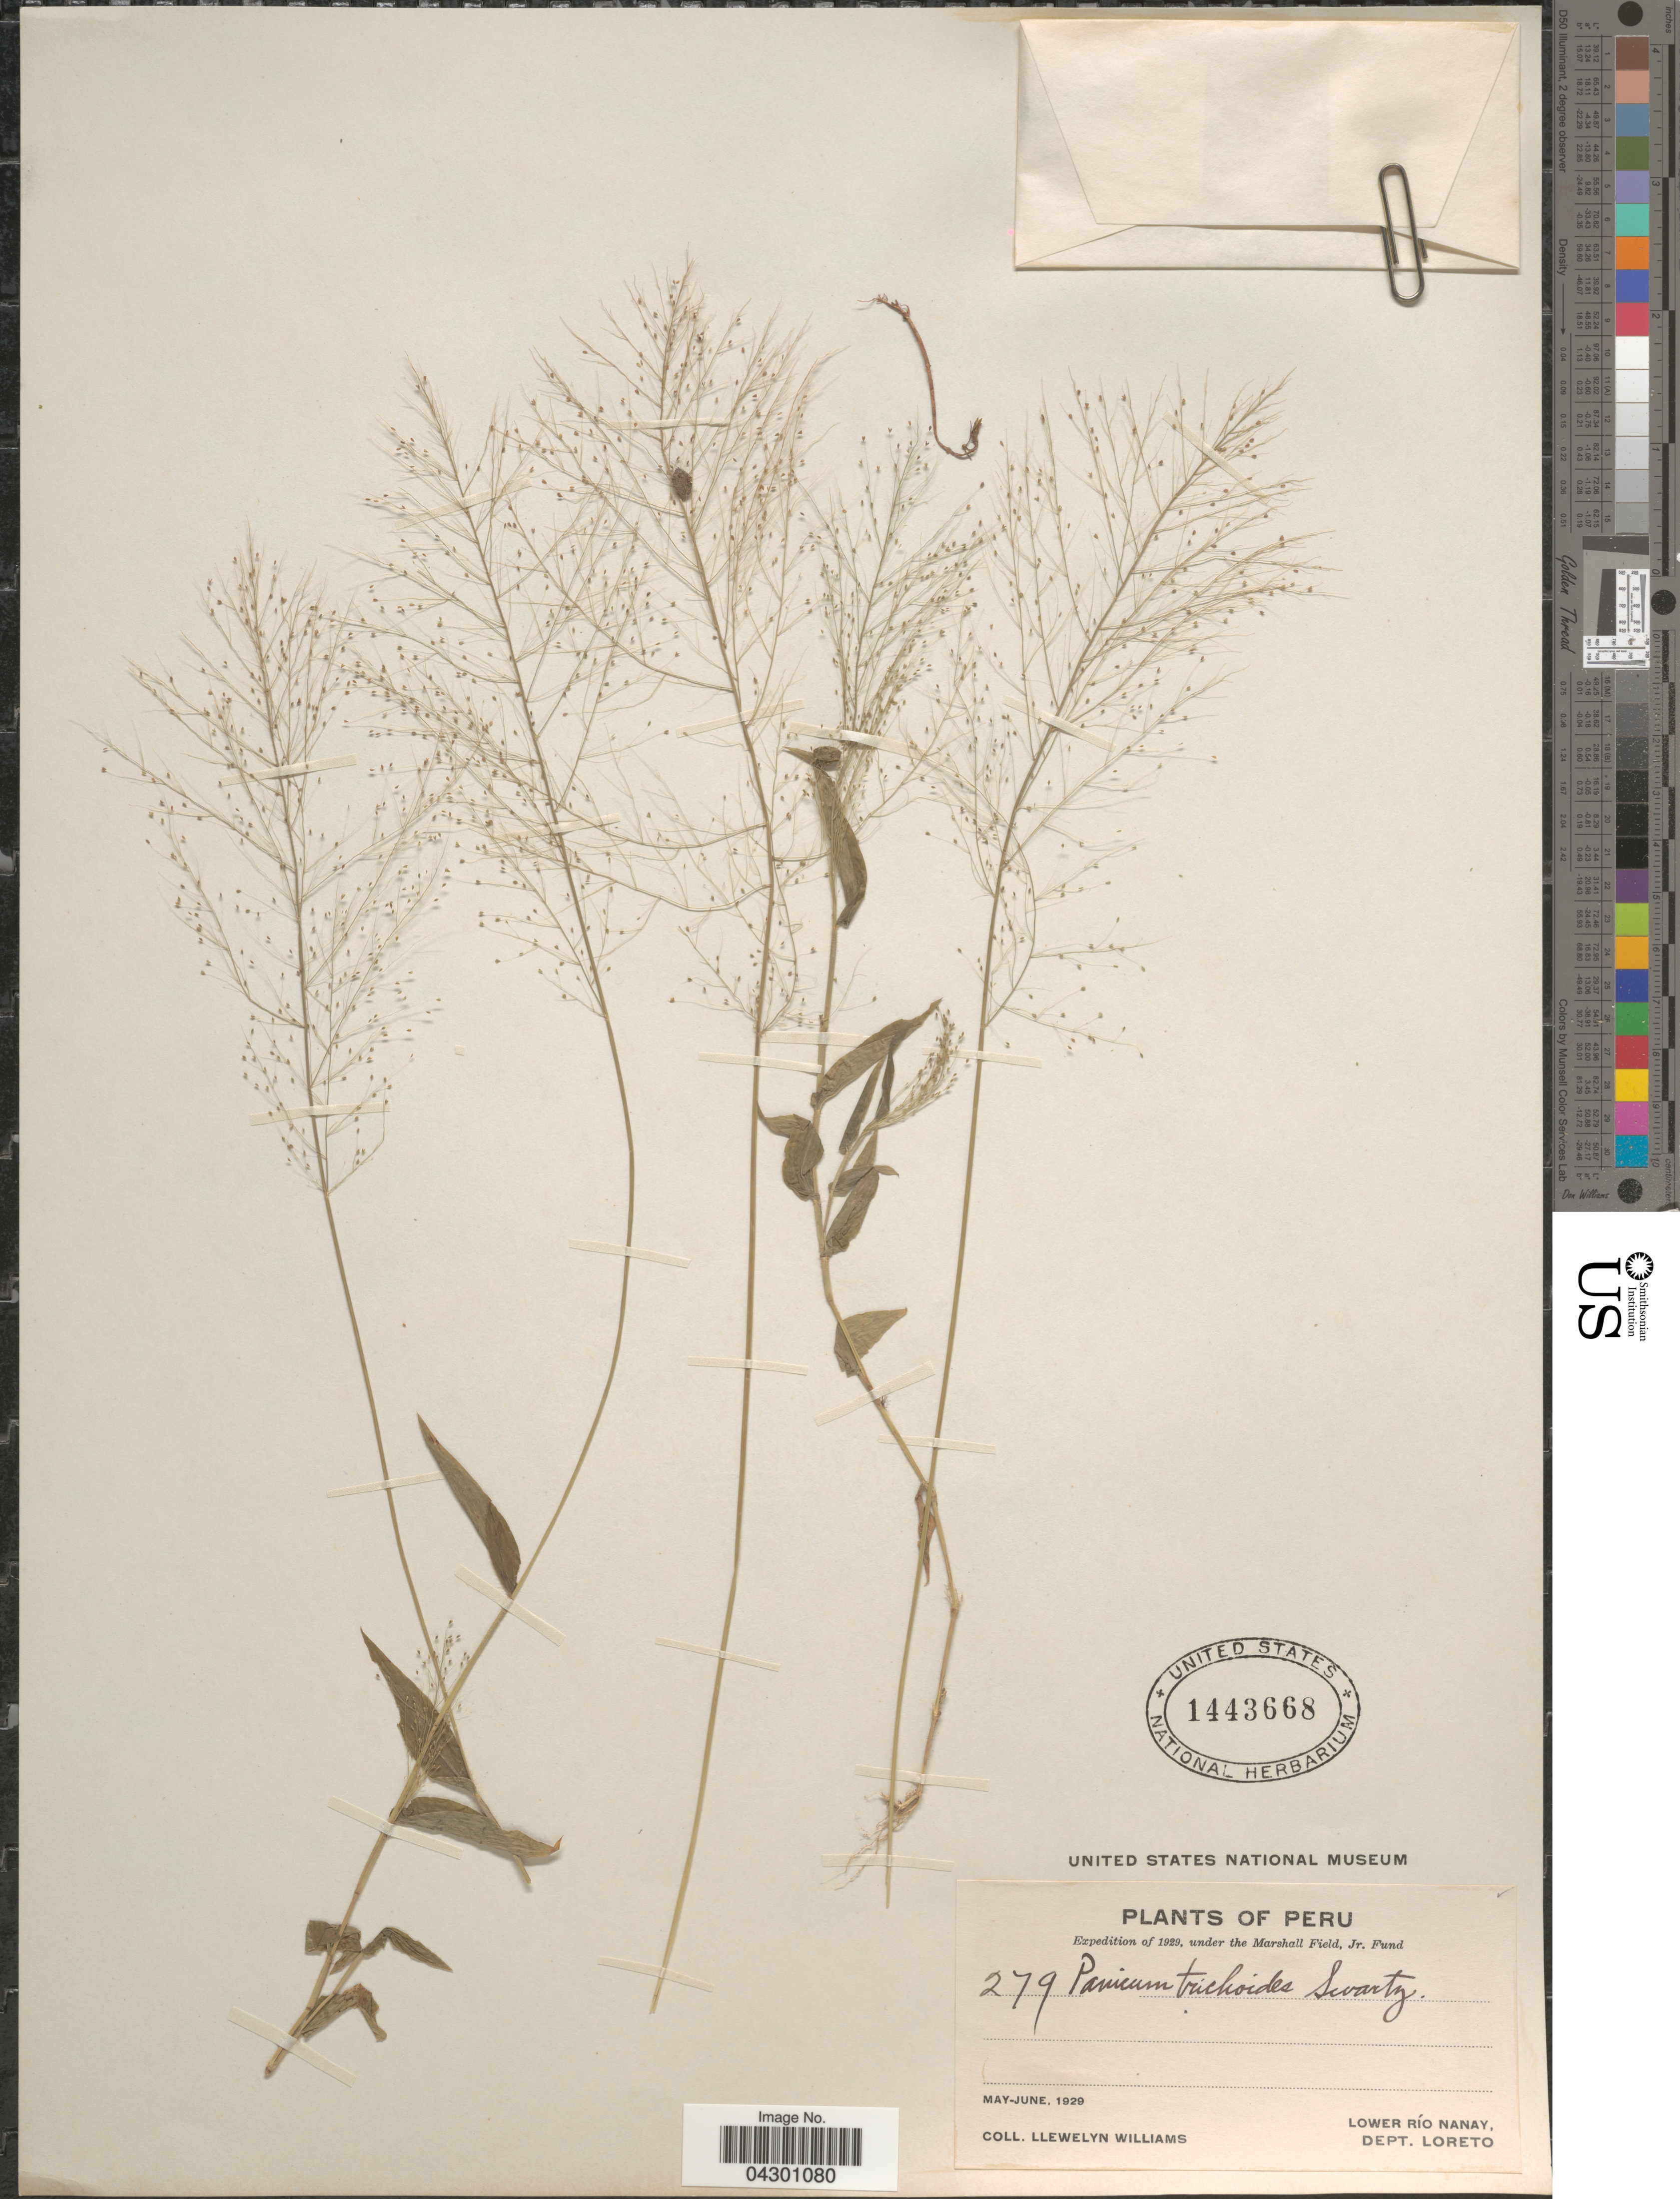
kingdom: Plantae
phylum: Tracheophyta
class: Liliopsida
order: Poales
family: Poaceae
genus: Panicum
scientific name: Panicum trichoides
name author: Sw.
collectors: Ll. Williams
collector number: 279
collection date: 1929-05/1929-06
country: Peru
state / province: Loreto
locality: Expedition of 1929. Lower Río Nanay, Dept. Loreto.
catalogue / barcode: US 1443668